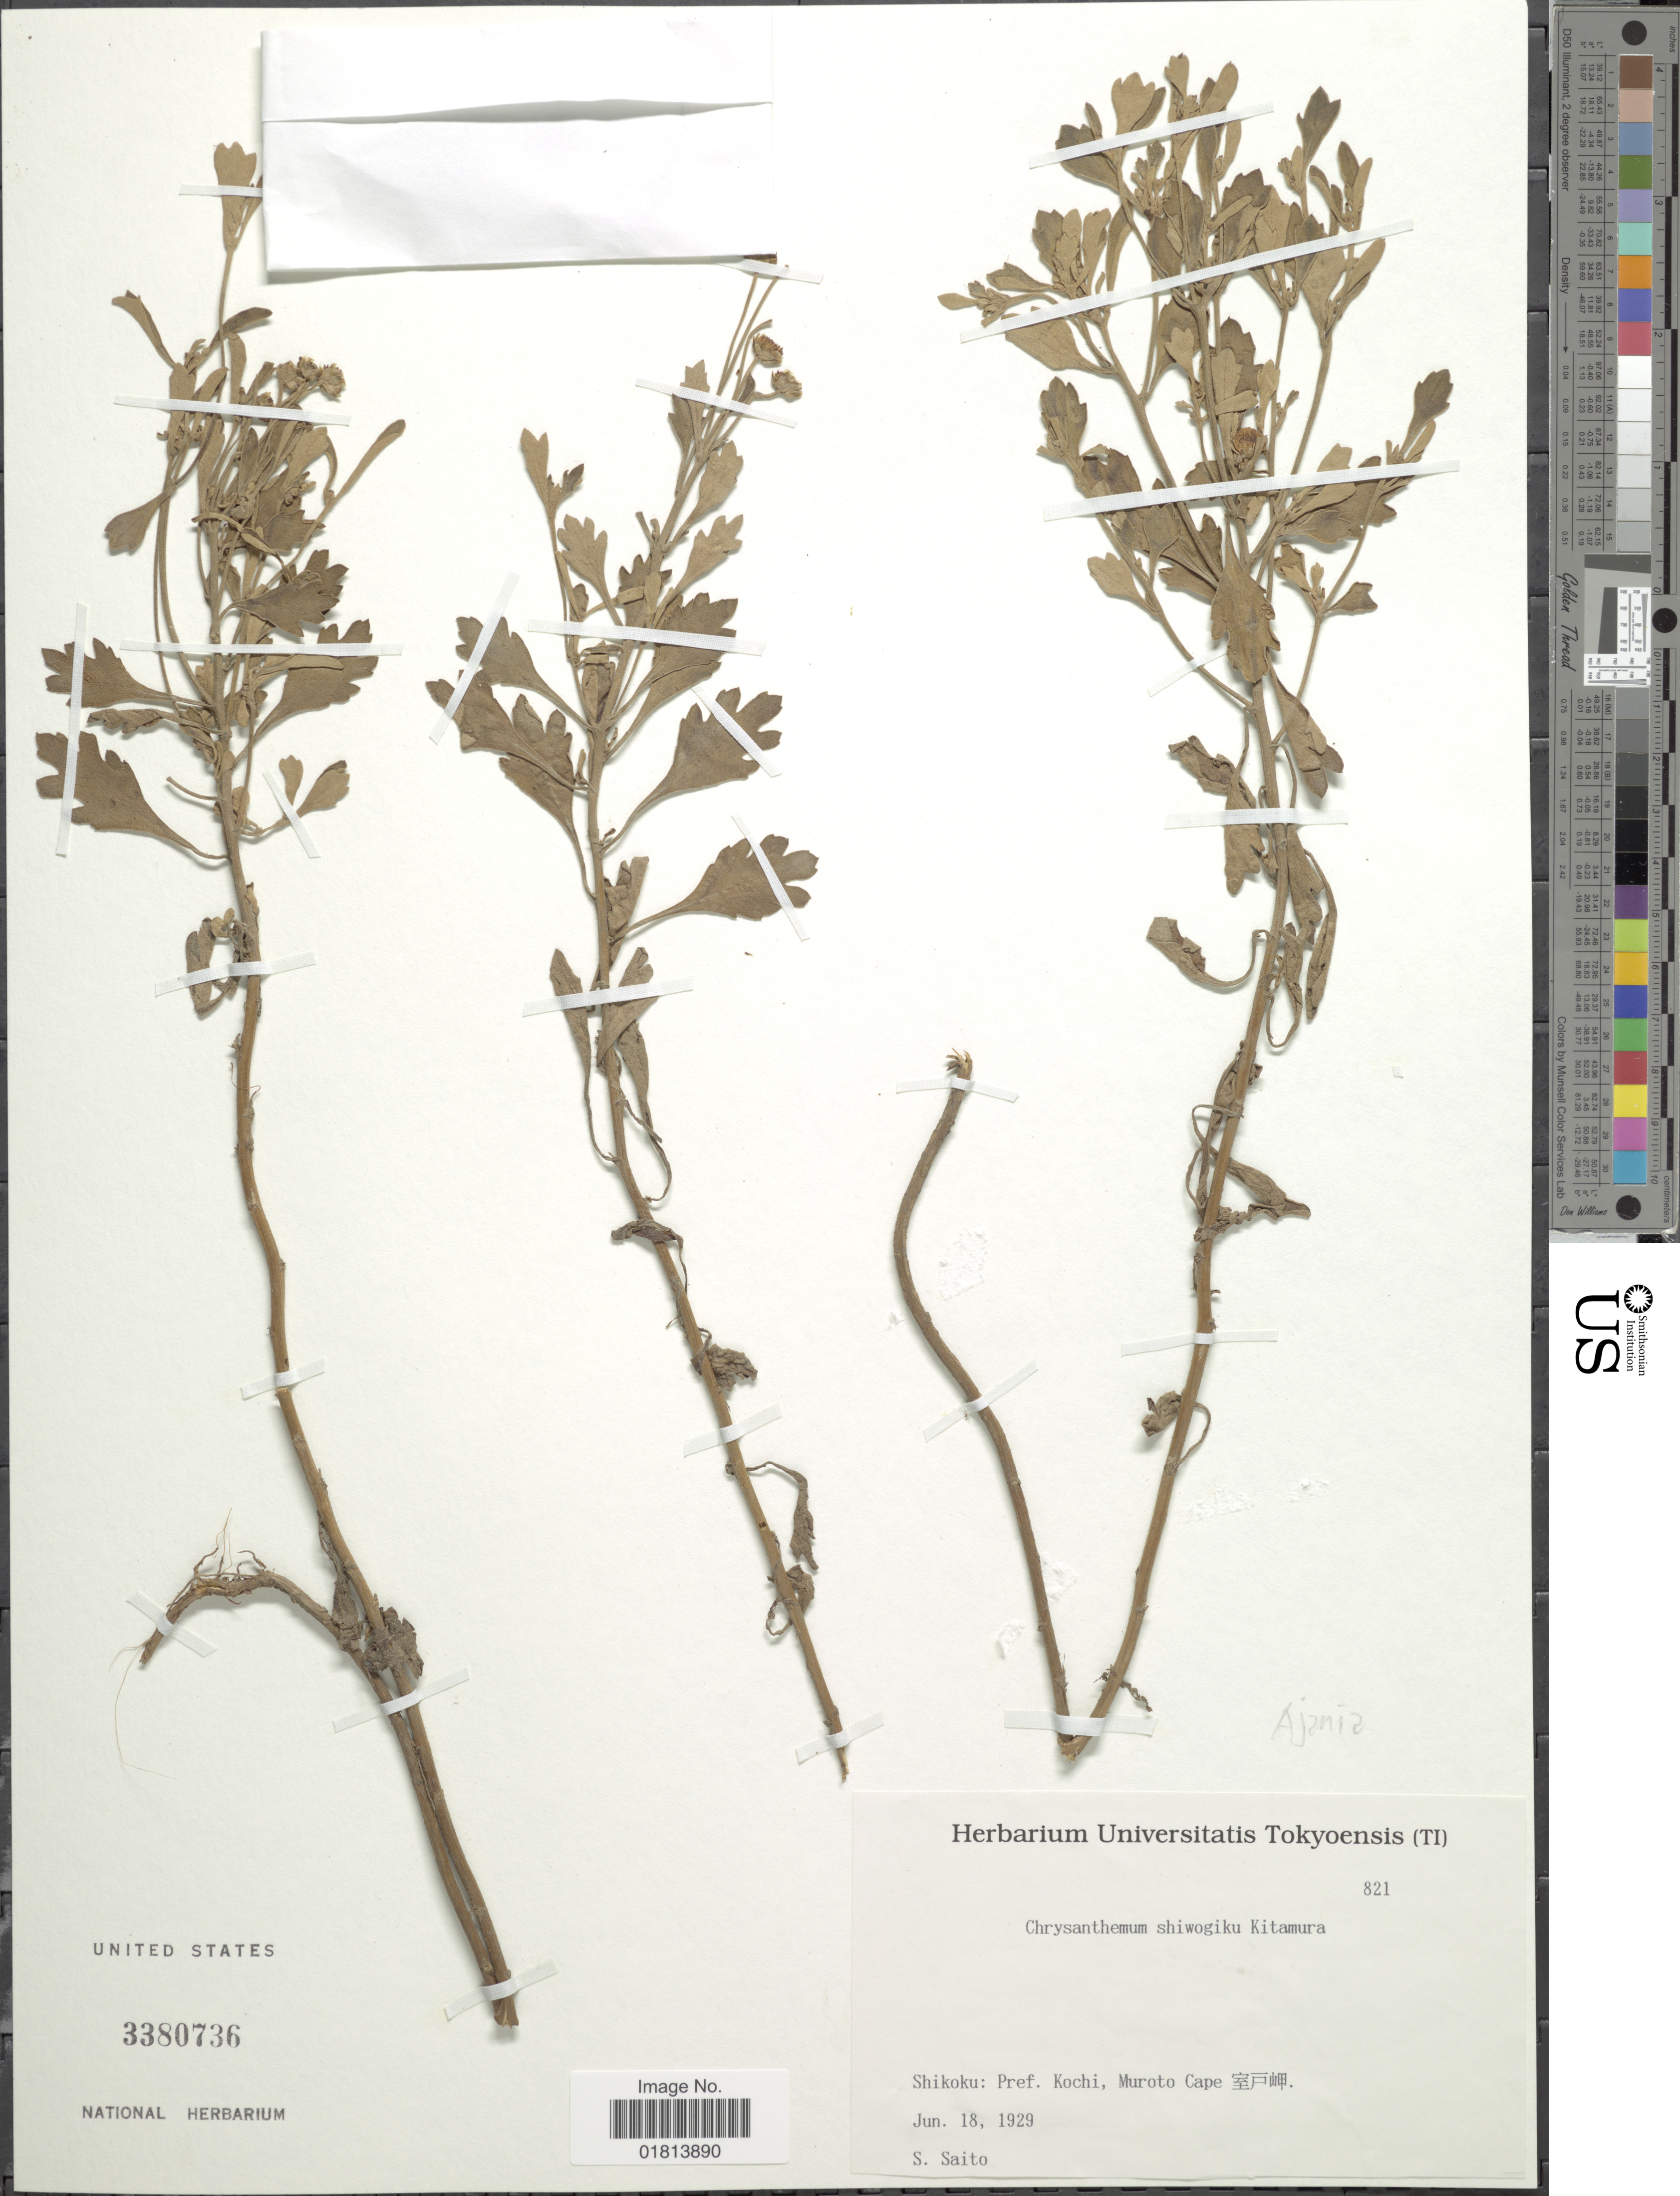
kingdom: Plantae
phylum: Tracheophyta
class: Magnoliopsida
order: Asterales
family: Asteraceae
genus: Ajania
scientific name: Ajania shiwogiku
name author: (Kitam.) K. Bremer & Humphries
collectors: S. Saito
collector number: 821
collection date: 1929-06-18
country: Japan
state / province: Koti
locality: Shikoku: Pref. Kochi, Muroto Cape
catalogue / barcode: US 3380736